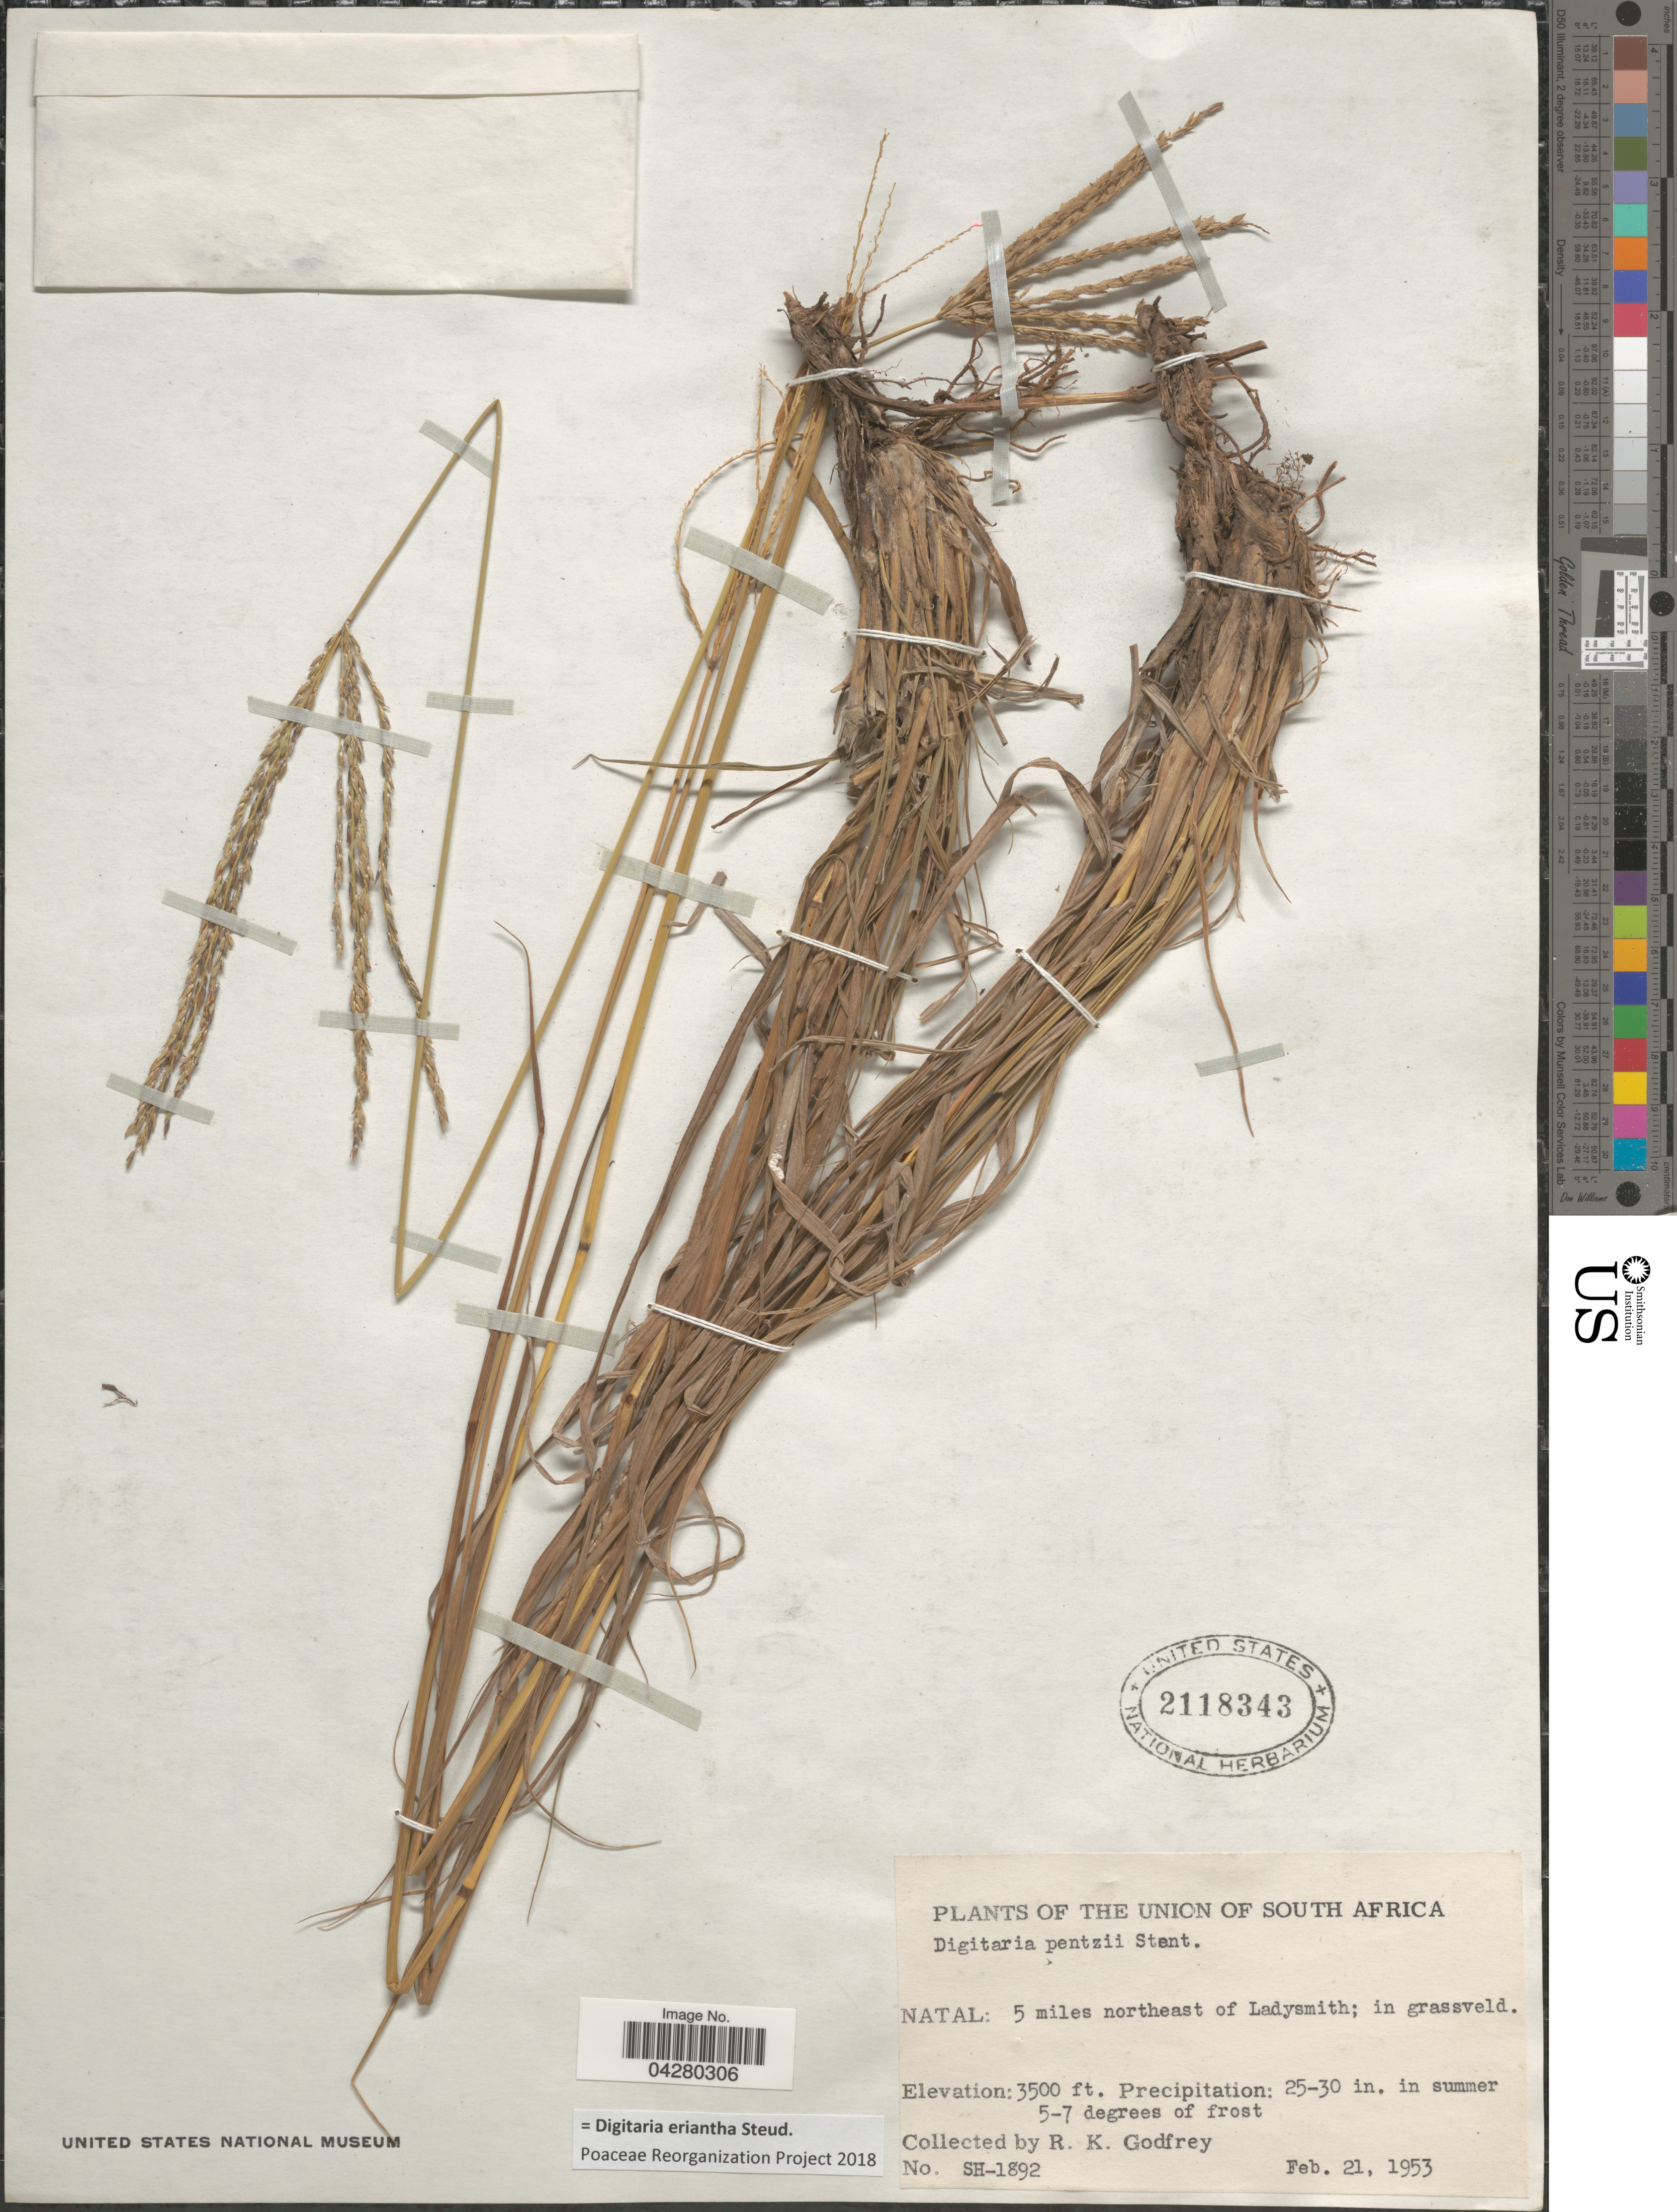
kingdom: Plantae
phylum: Tracheophyta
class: Liliopsida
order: Poales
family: Poaceae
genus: Digitaria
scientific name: Digitaria eriantha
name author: Steud.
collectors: R. K. Godfrey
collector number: SH-1892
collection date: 1953-02-21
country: South Africa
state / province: KwaZulu-Natal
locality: Union of South Africa. Natal: 5 miles northeast of Ladysmith; in grassveld.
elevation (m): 1067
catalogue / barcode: US 2118343